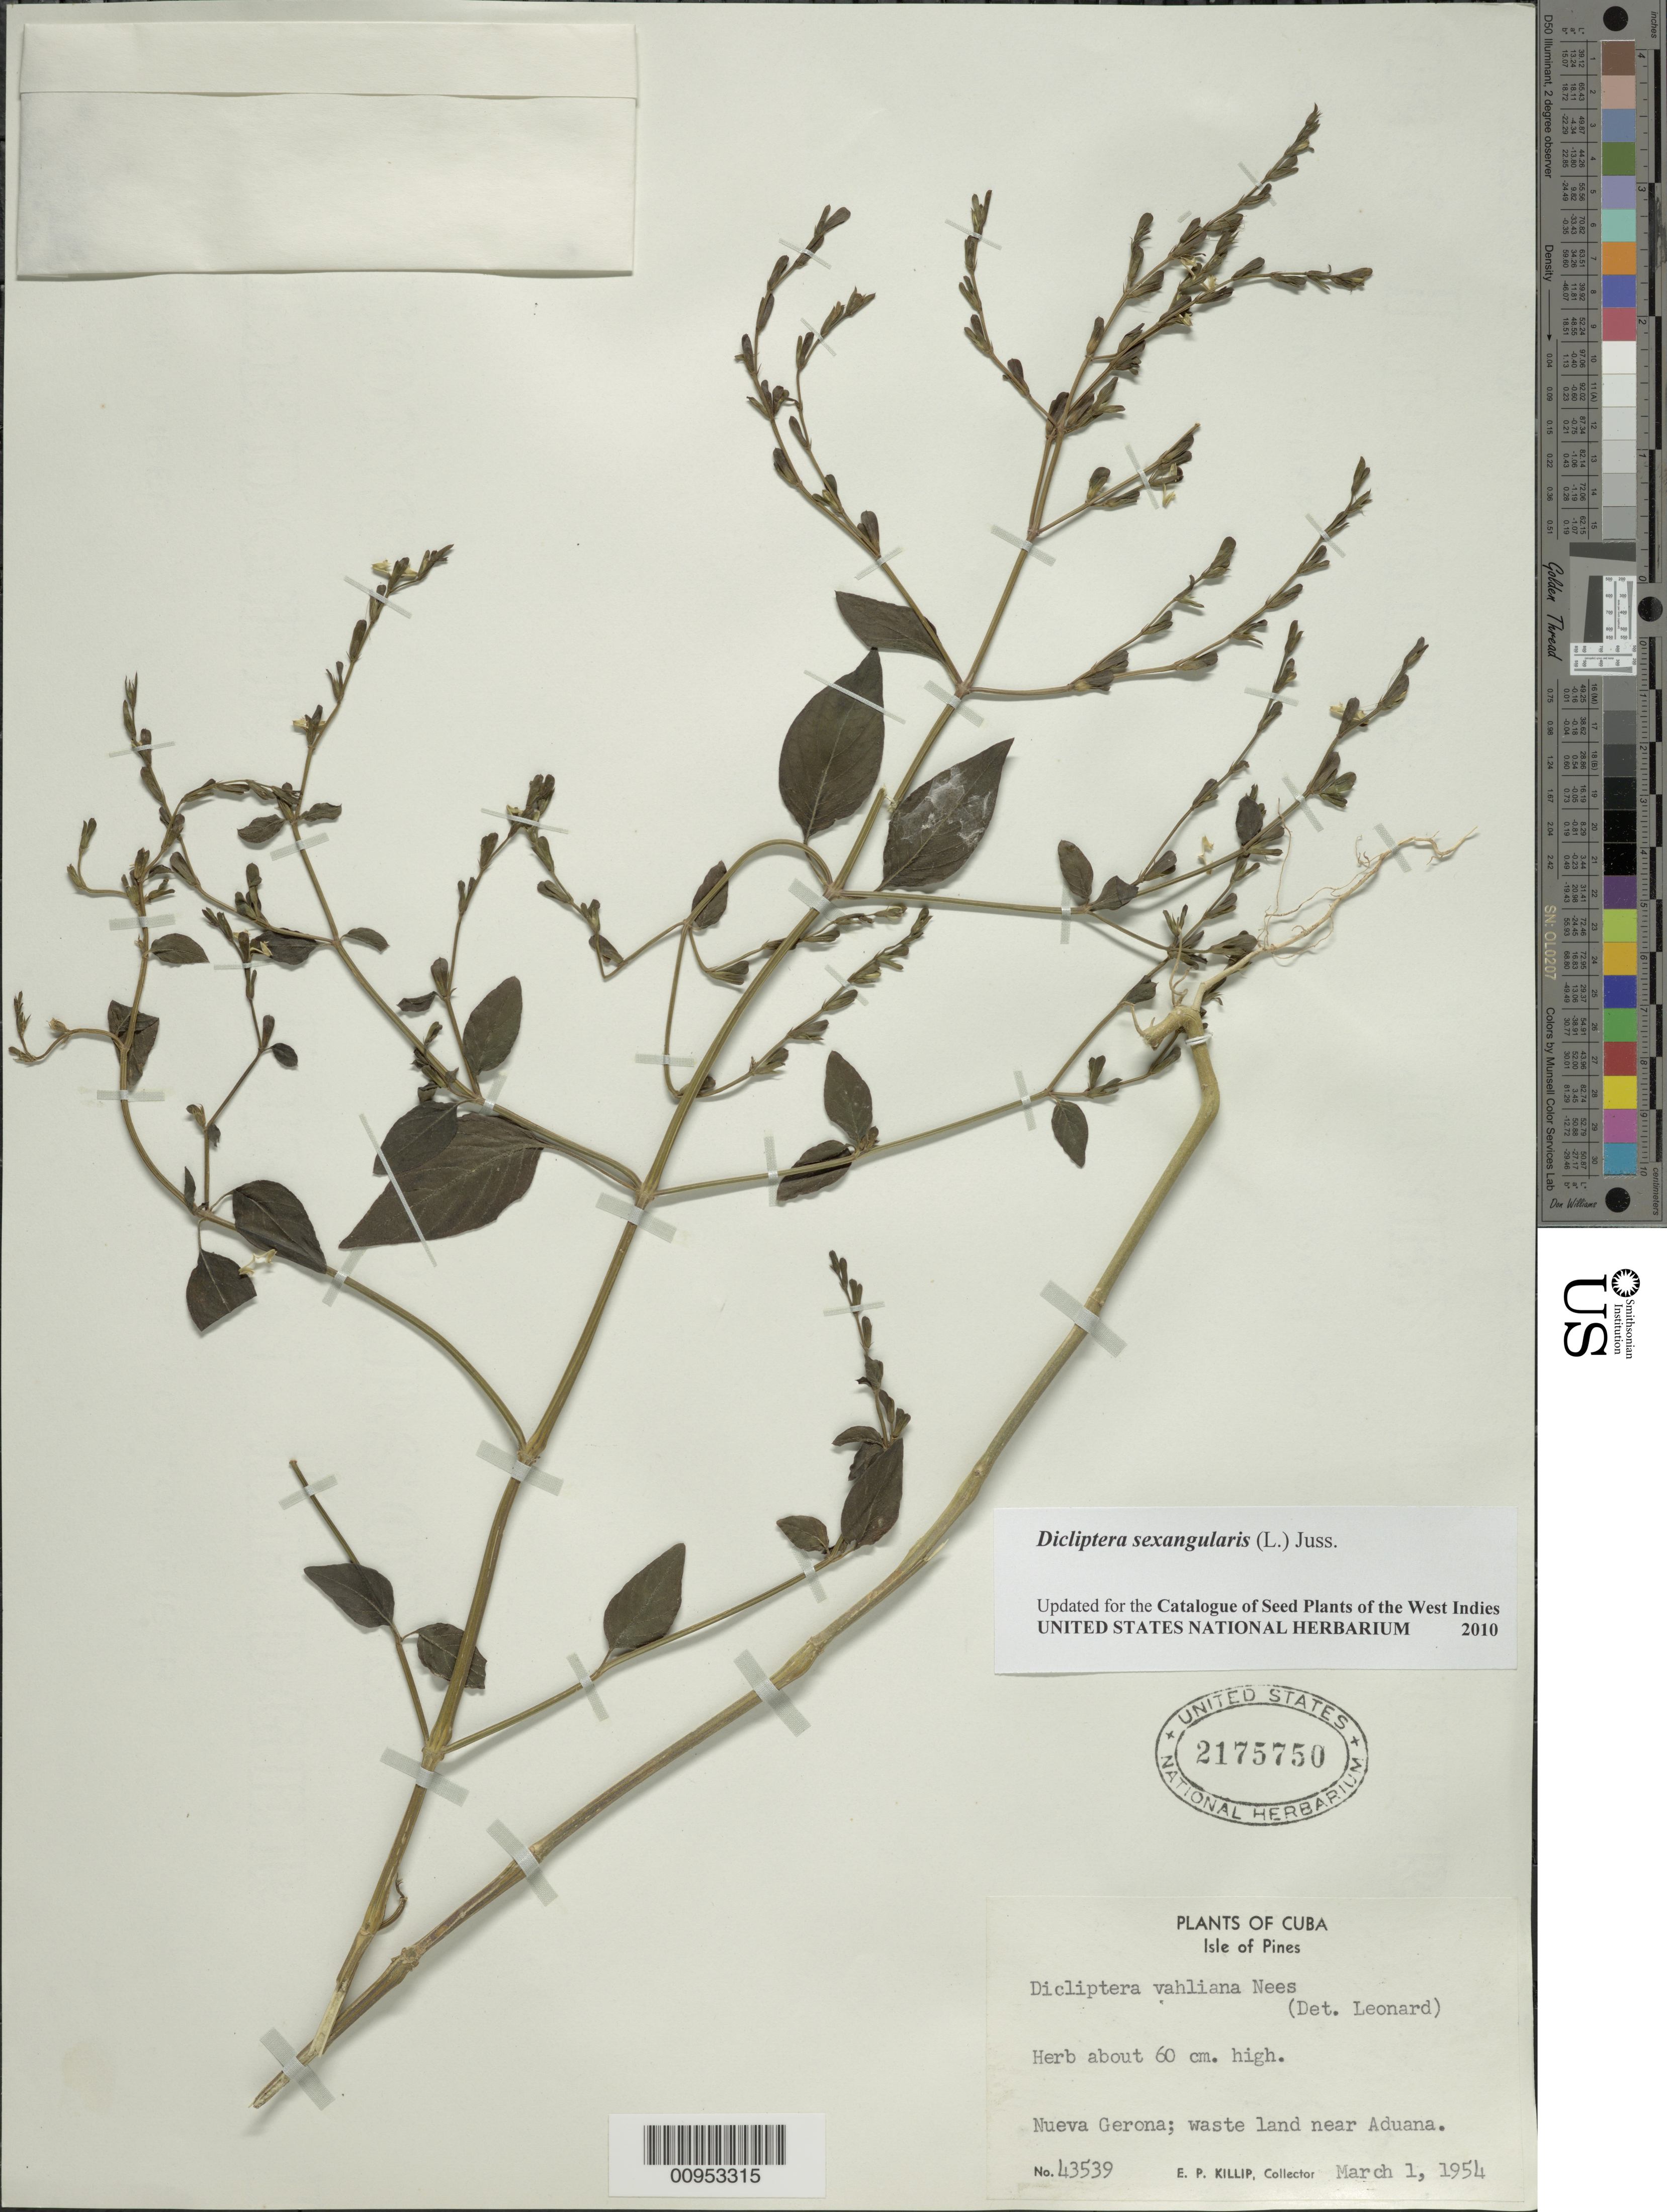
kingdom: Plantae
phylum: Tracheophyta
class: Magnoliopsida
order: Lamiales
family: Acanthaceae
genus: Dicliptera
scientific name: Dicliptera sexangularis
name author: (L.) Juss.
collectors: E. P. Killip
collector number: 43539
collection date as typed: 01 Mar 1954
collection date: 1954-03-01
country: Cuba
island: Isla de la Juventud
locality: Nueva Gerona, near Aduana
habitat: Waste land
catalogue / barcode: US 2175750